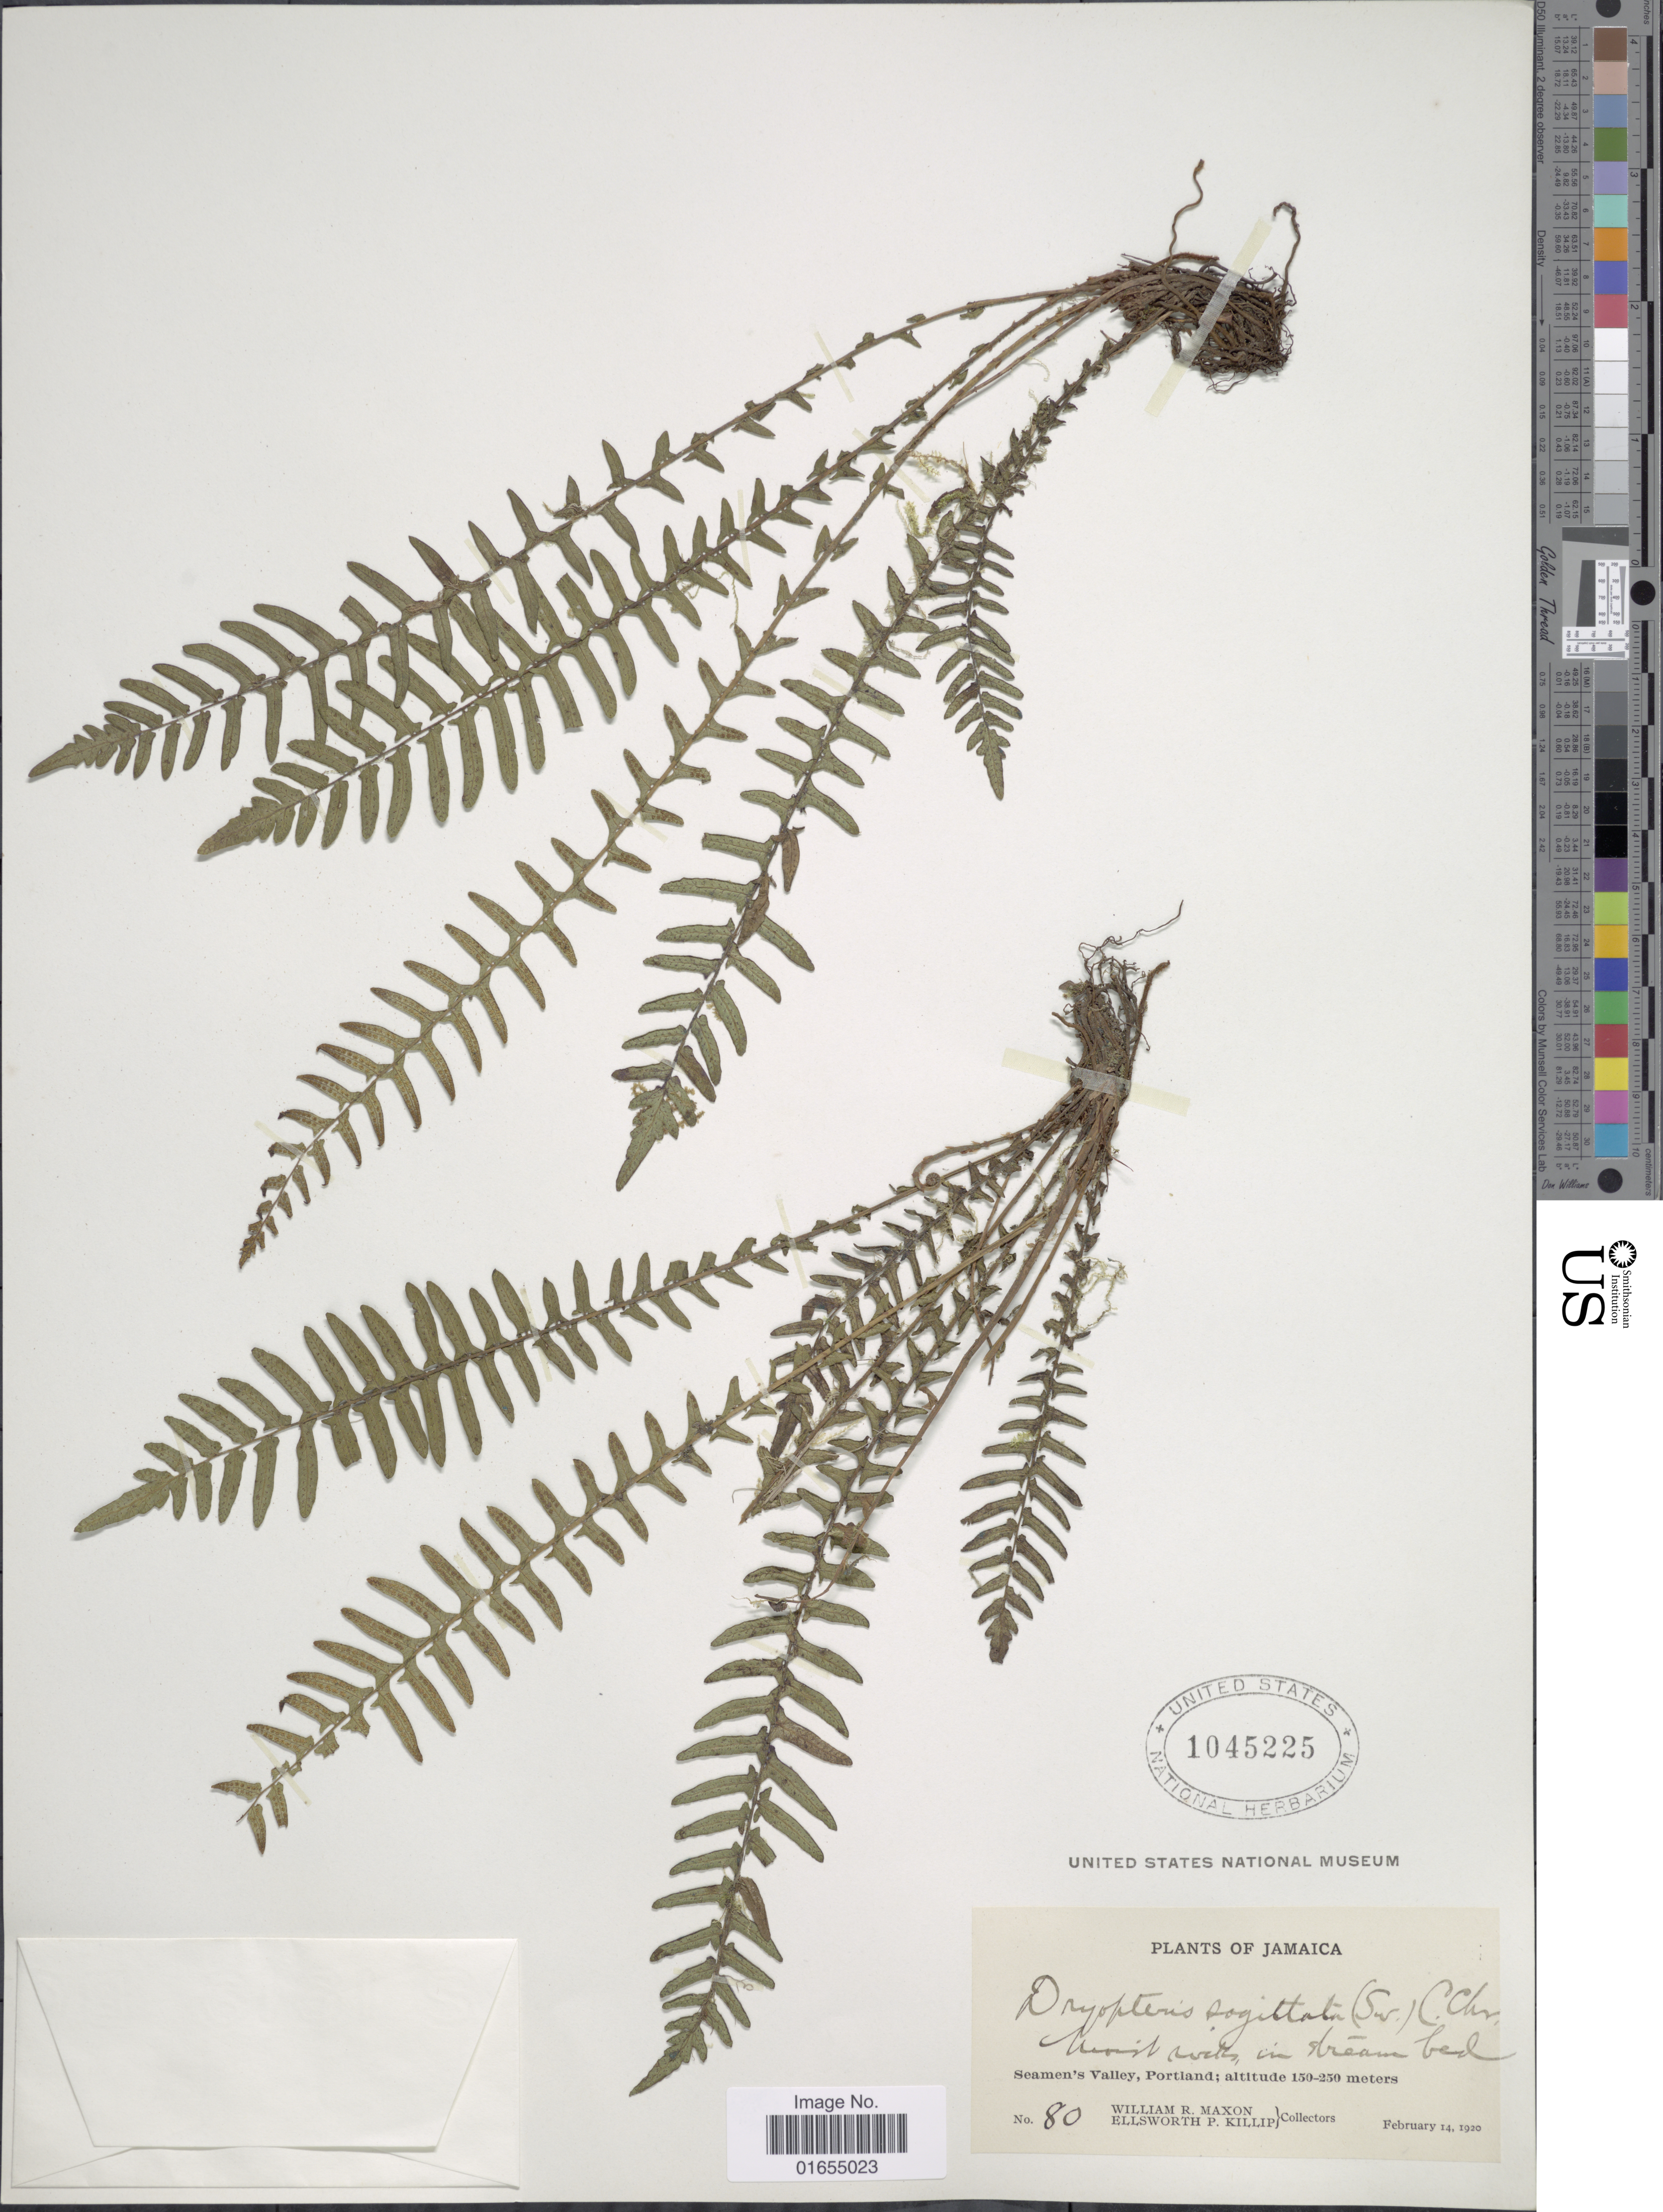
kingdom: Plantae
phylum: Tracheophyta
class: Polypodiopsida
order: Polypodiales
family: Thelypteridaceae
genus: Goniopteris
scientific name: Goniopteris sagittata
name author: (Sw.) Pic. Serm.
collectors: W. R. Maxon & E. P. Killip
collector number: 80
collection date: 1920-02-14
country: Jamaica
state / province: Portland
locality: Seamen's valley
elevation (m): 150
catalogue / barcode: US 1045225